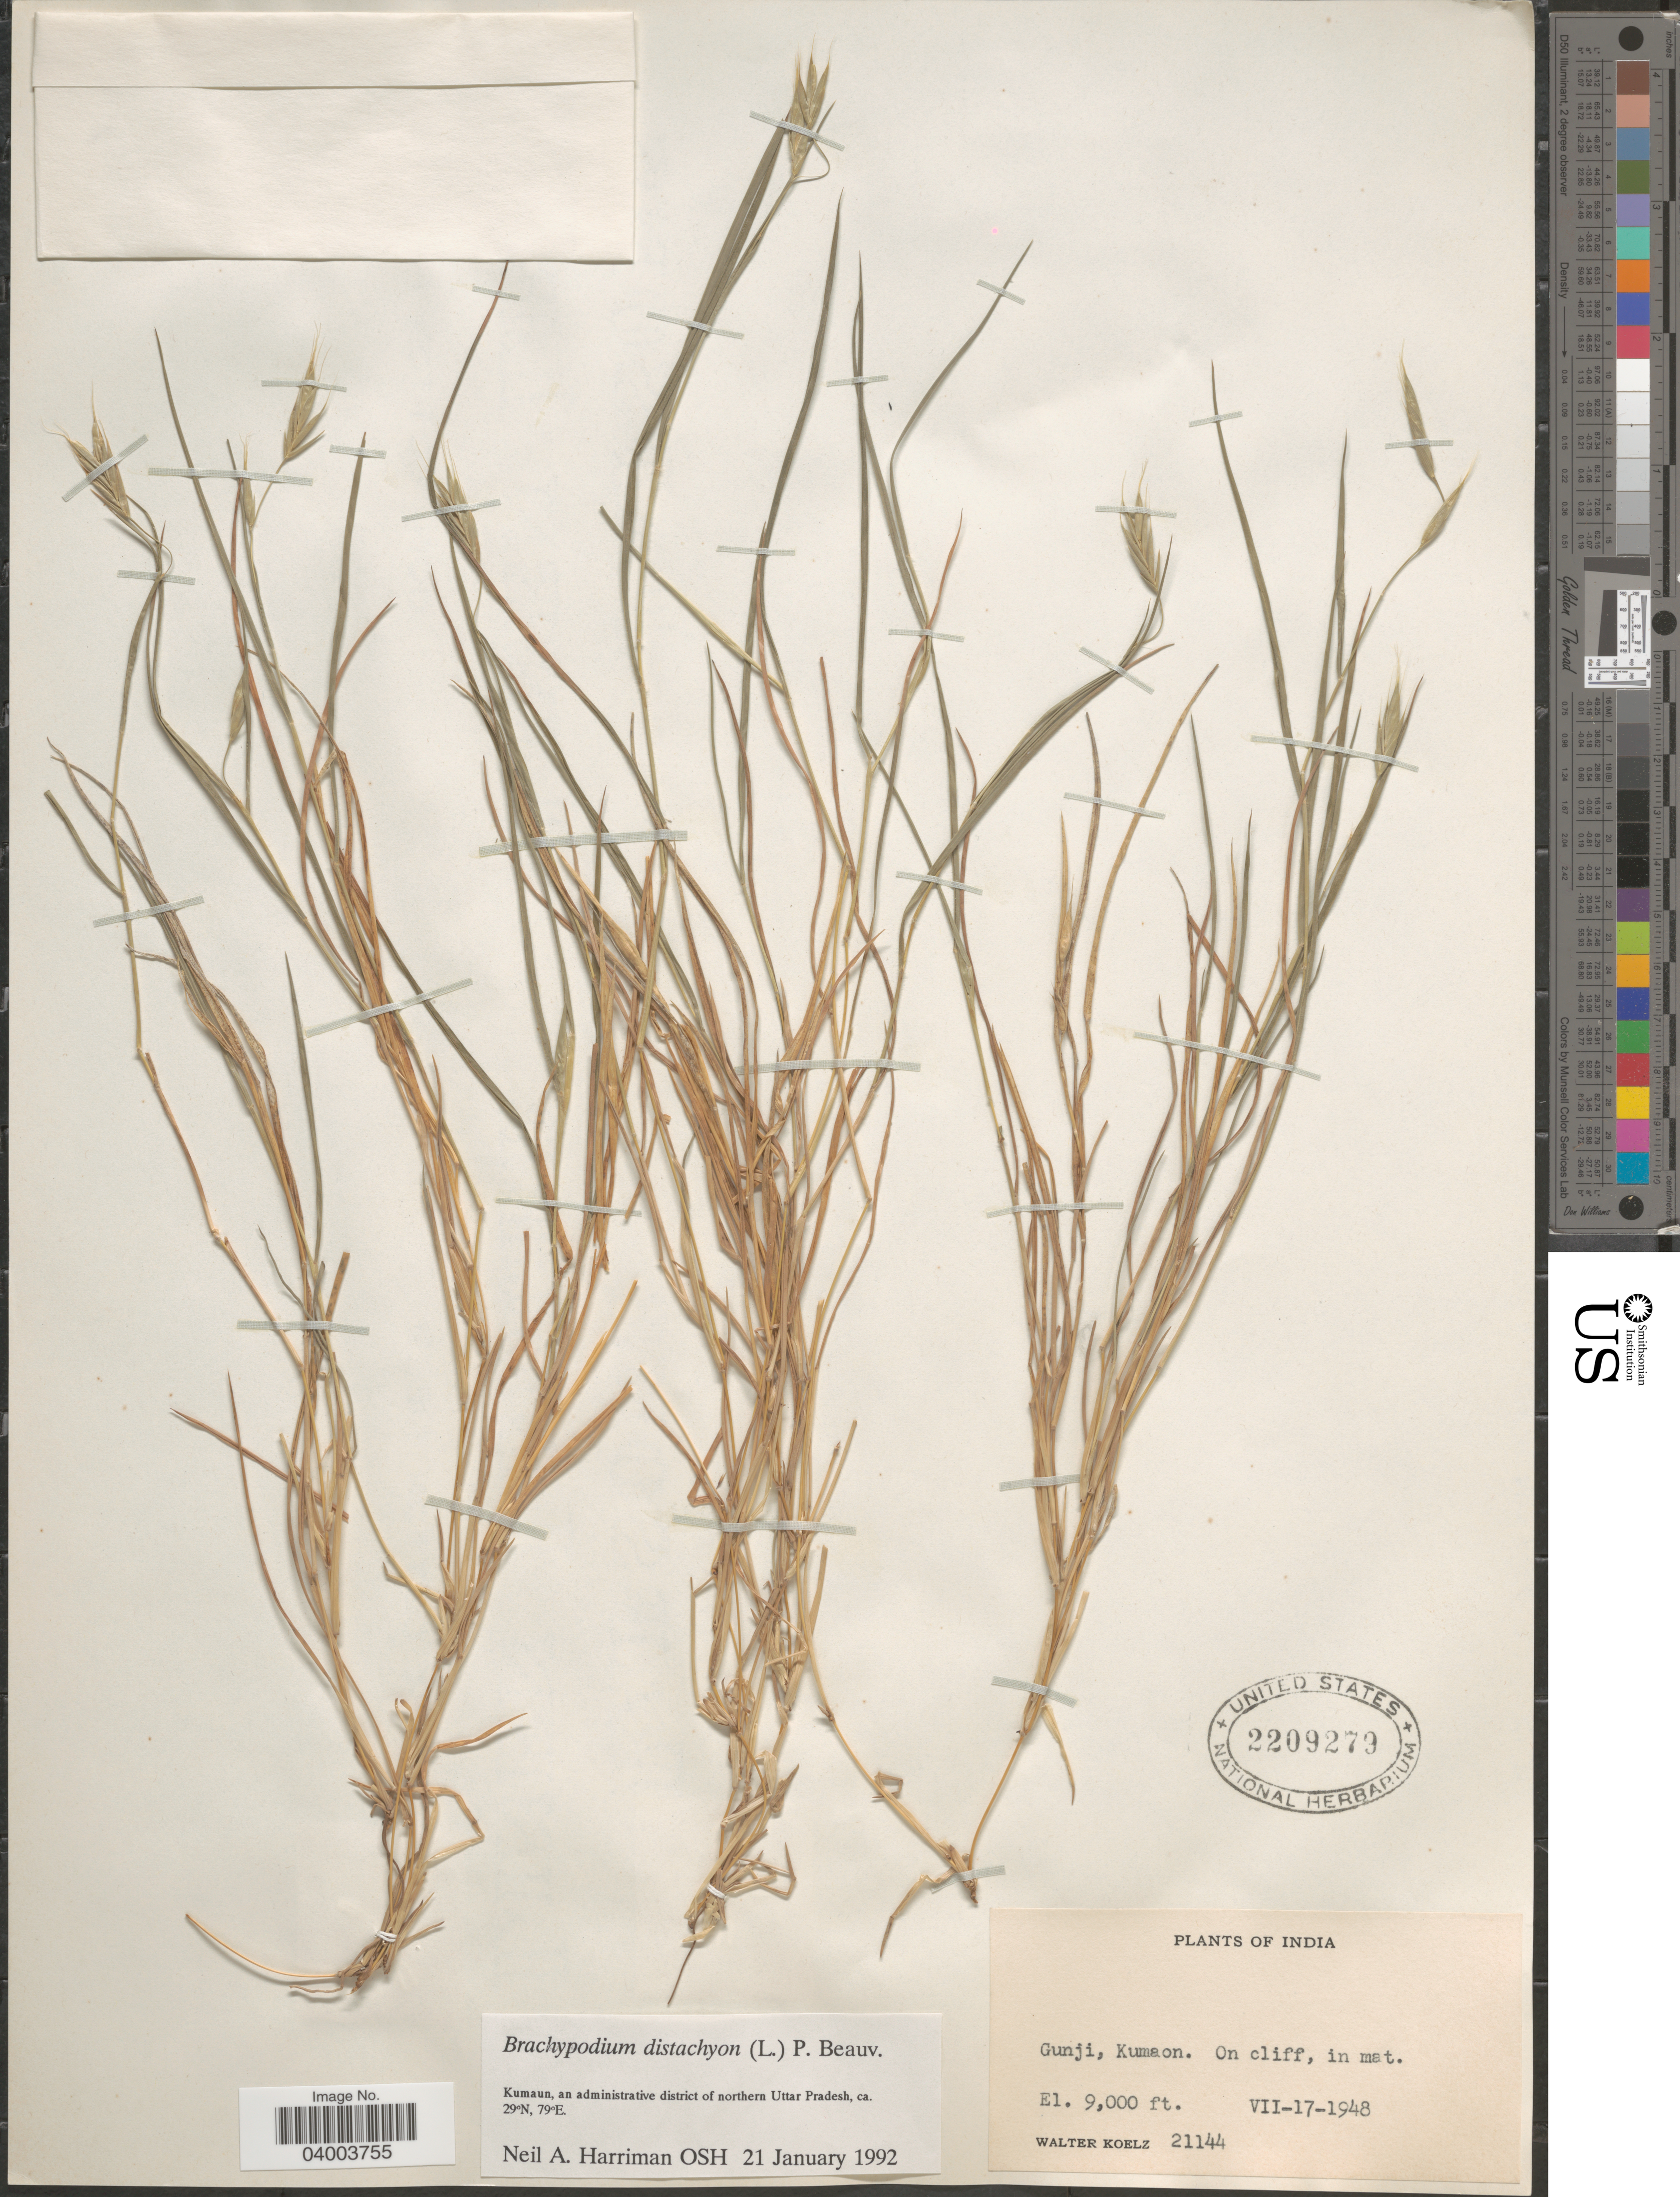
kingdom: Plantae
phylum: Tracheophyta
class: Liliopsida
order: Poales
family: Poaceae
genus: Brachypodium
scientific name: Brachypodium distachyon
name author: (L.) P. Beauv.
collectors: W. N. Koelz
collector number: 21144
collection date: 1948-07-17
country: India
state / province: Uttarakhand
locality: Gunji, Kumaon.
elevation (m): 2743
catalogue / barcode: US 2209279